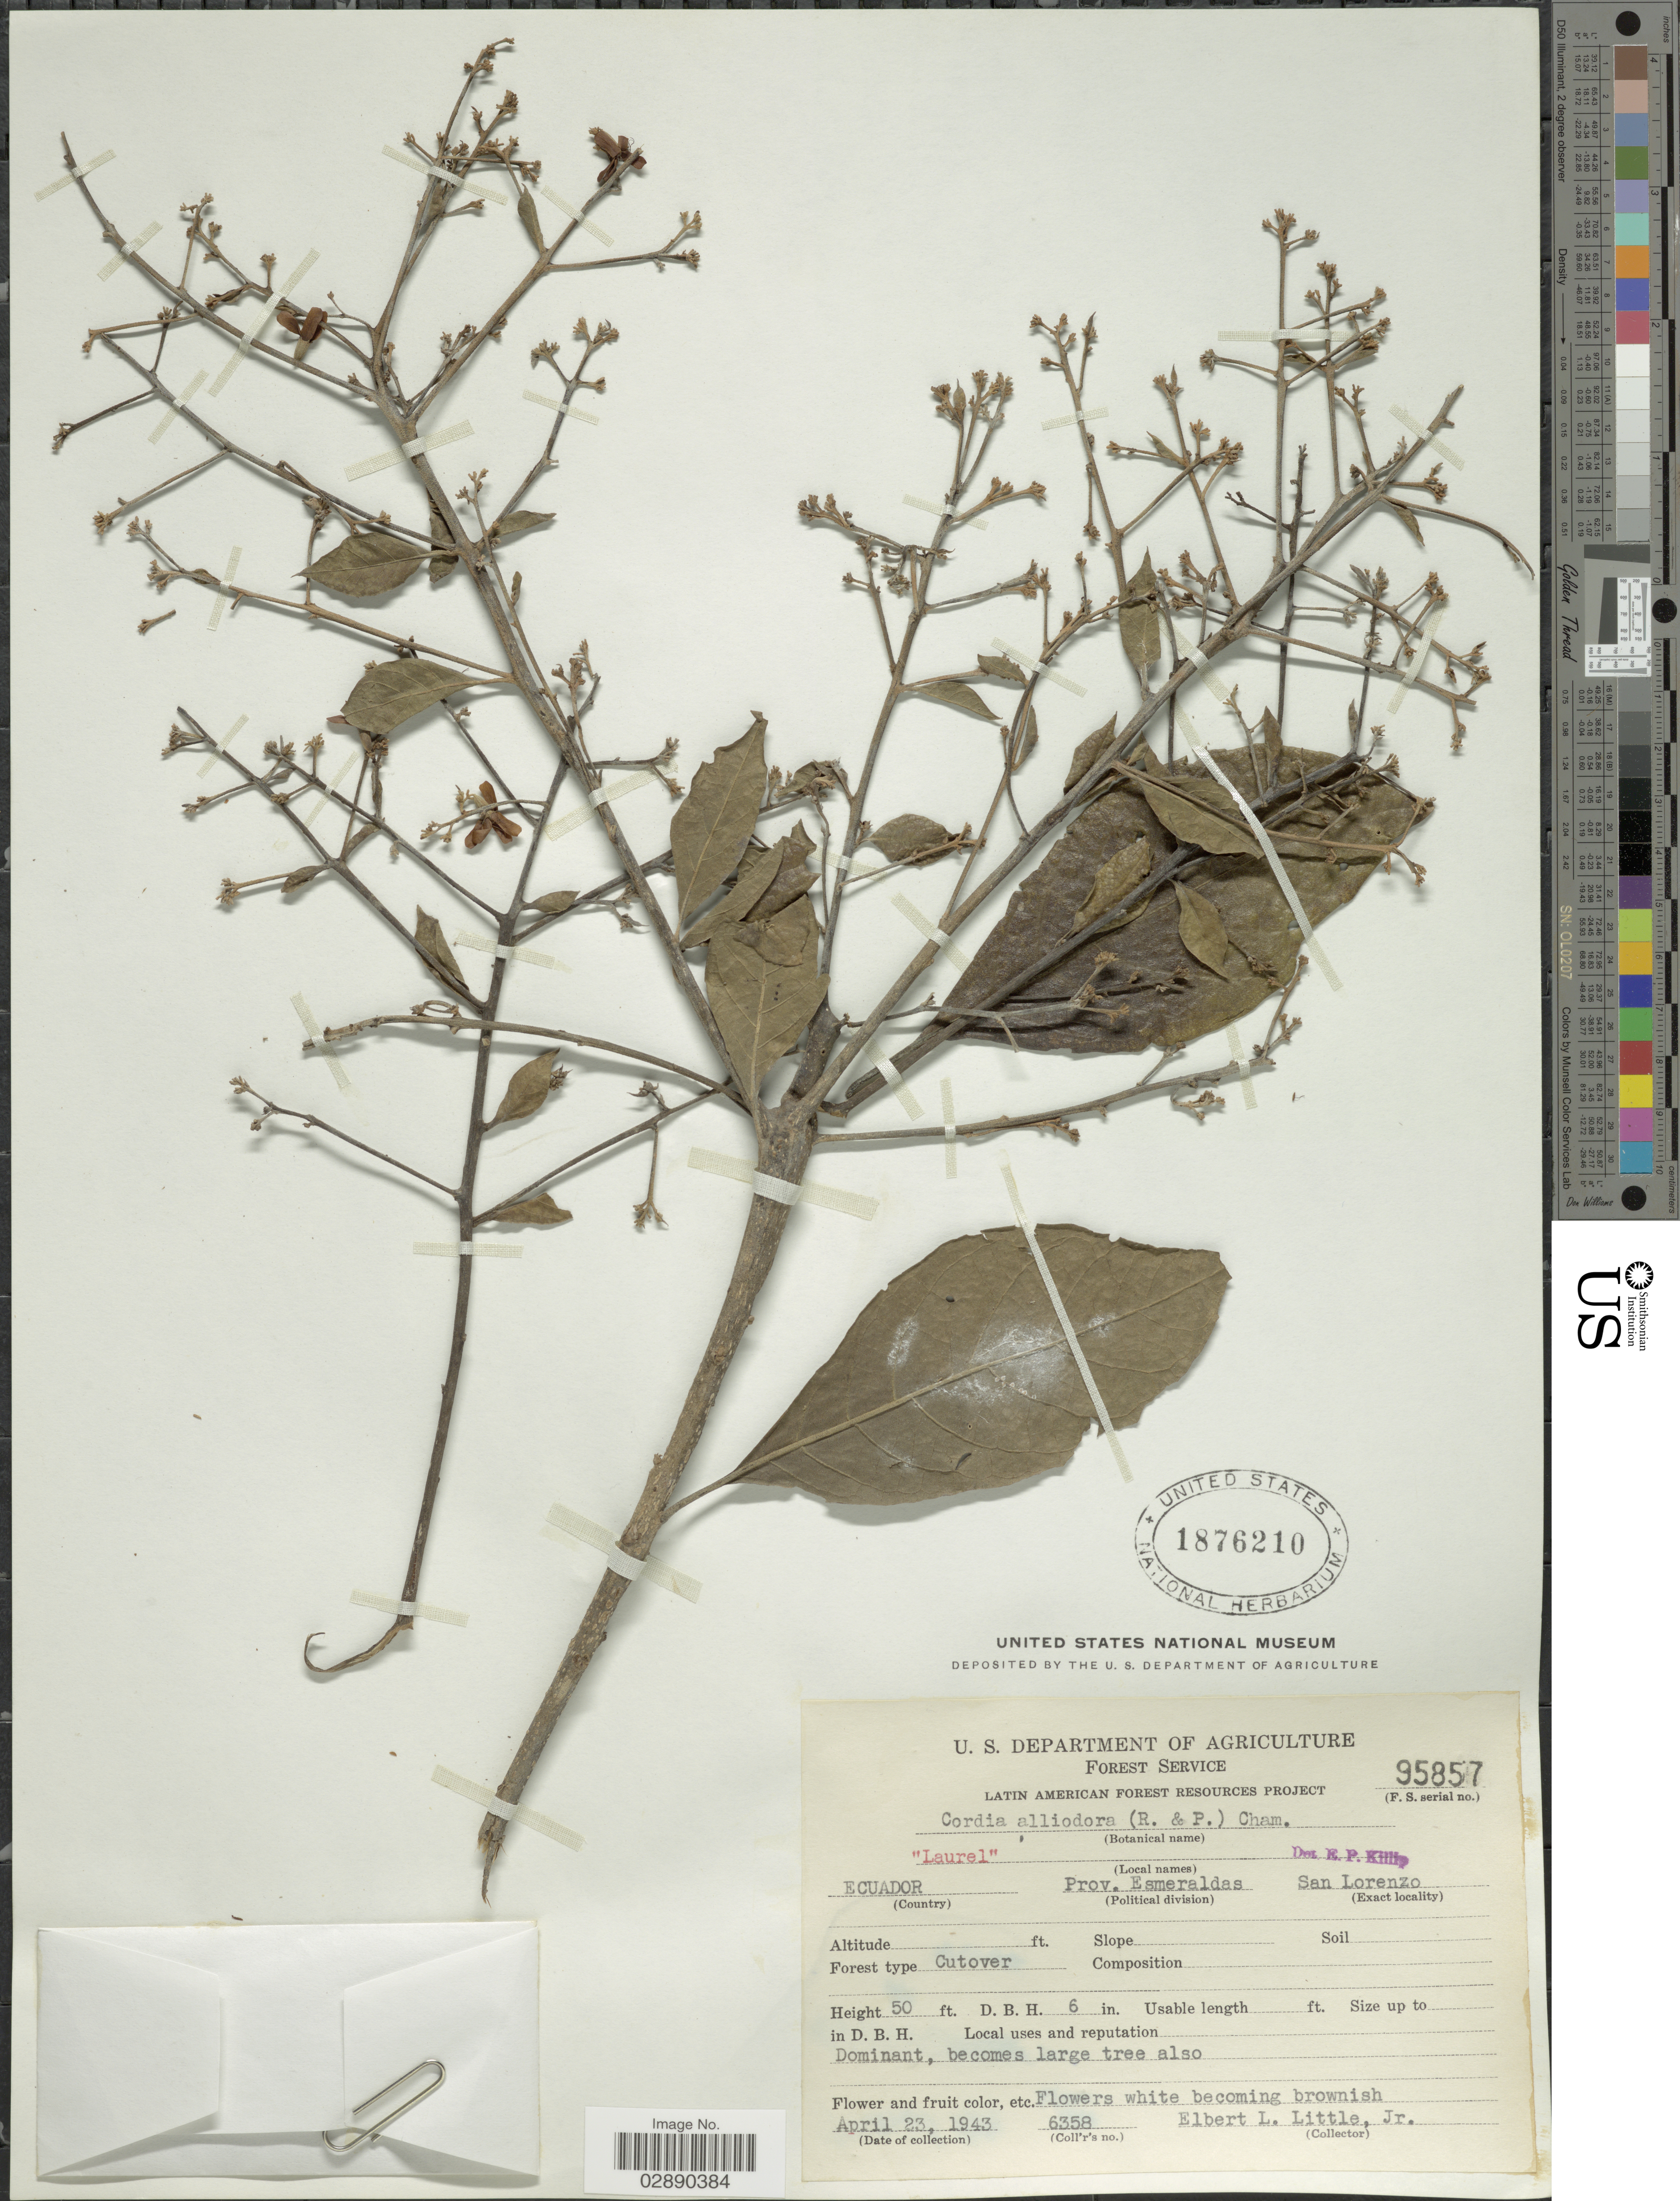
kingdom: Plantae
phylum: Tracheophyta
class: Magnoliopsida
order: Boraginales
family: Cordiaceae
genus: Cordia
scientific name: Cordia alliodora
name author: (Ruiz & Pav.) Oken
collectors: E. L. Little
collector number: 6358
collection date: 1943-04-23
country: Ecuador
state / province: Esmeraldas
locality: Prov. Esmeraldas. San Lorenzo.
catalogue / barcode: US 1876210